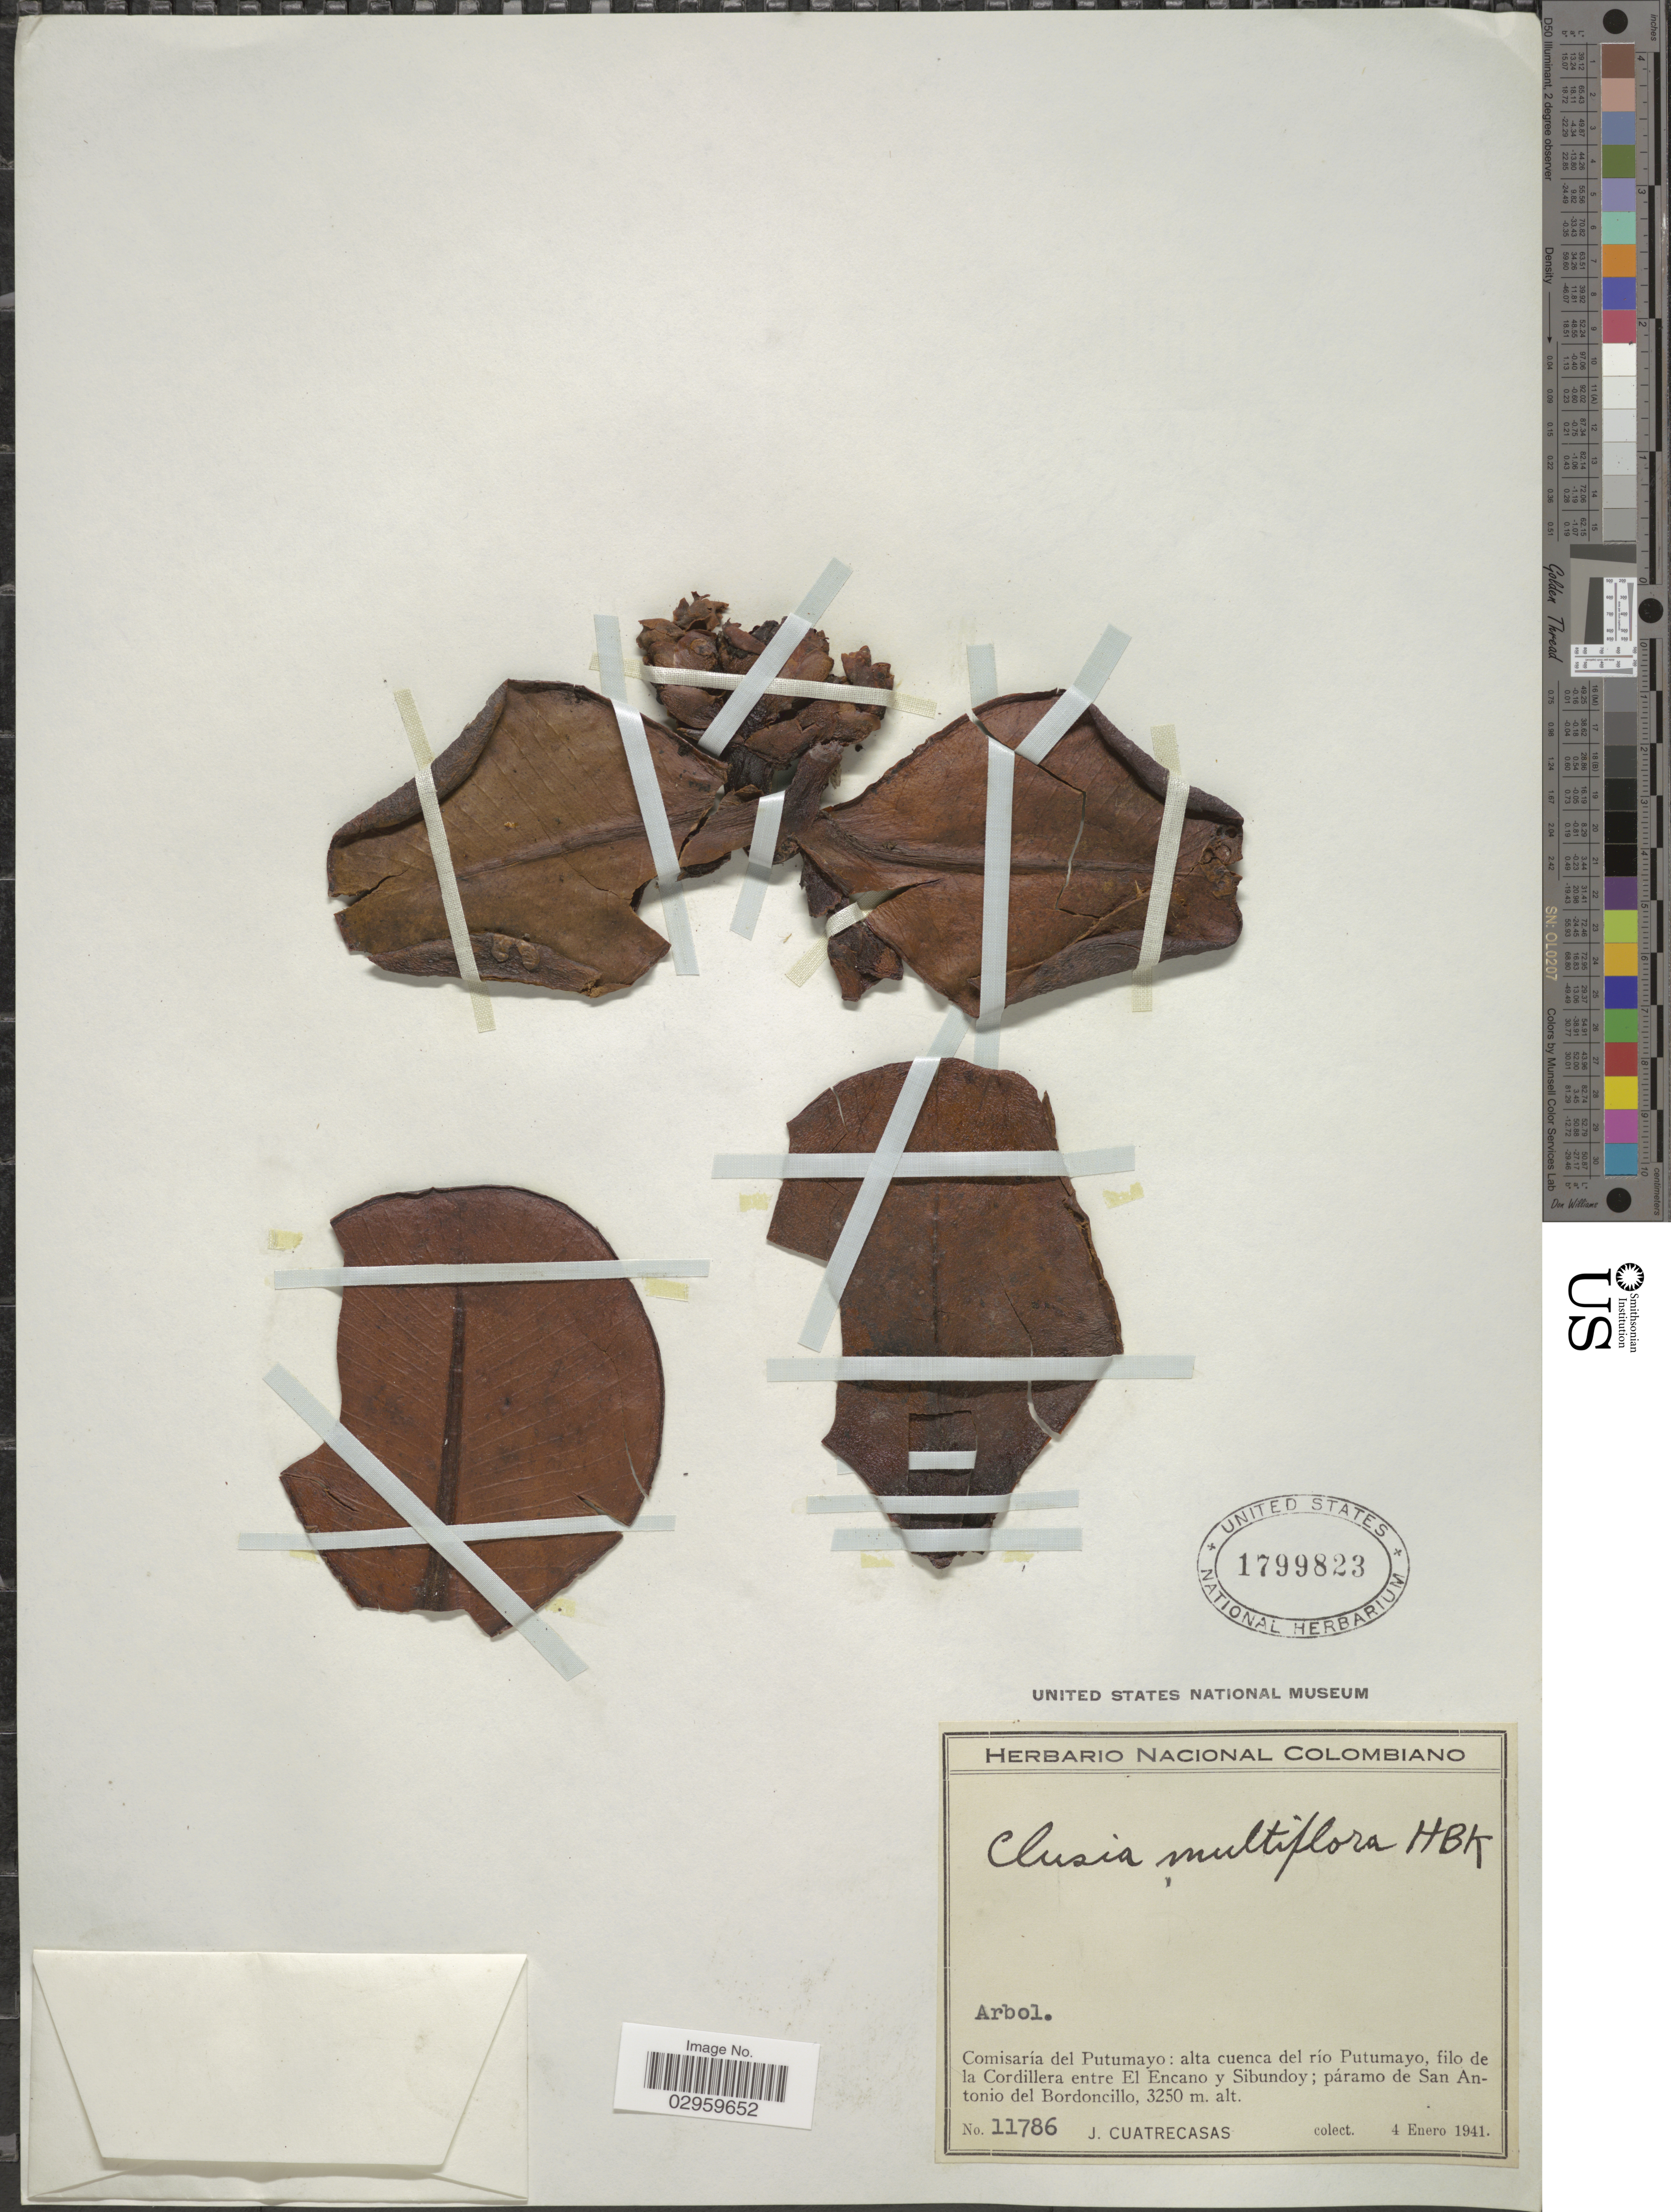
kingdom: Plantae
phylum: Tracheophyta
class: Magnoliopsida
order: Malpighiales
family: Clusiaceae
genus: Clusia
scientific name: Clusia multiflora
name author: Kunth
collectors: J. Cuatrecasas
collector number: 11786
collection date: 1941-01-04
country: Colombia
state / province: Putumayo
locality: Comisaría del Putumayo: alta cuenca del río Putumayo, filo de la Cordillera entre El Encano y Sibundoy; páramo de San Antonio del Bordoncillo.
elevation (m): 3250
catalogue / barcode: US 1799823